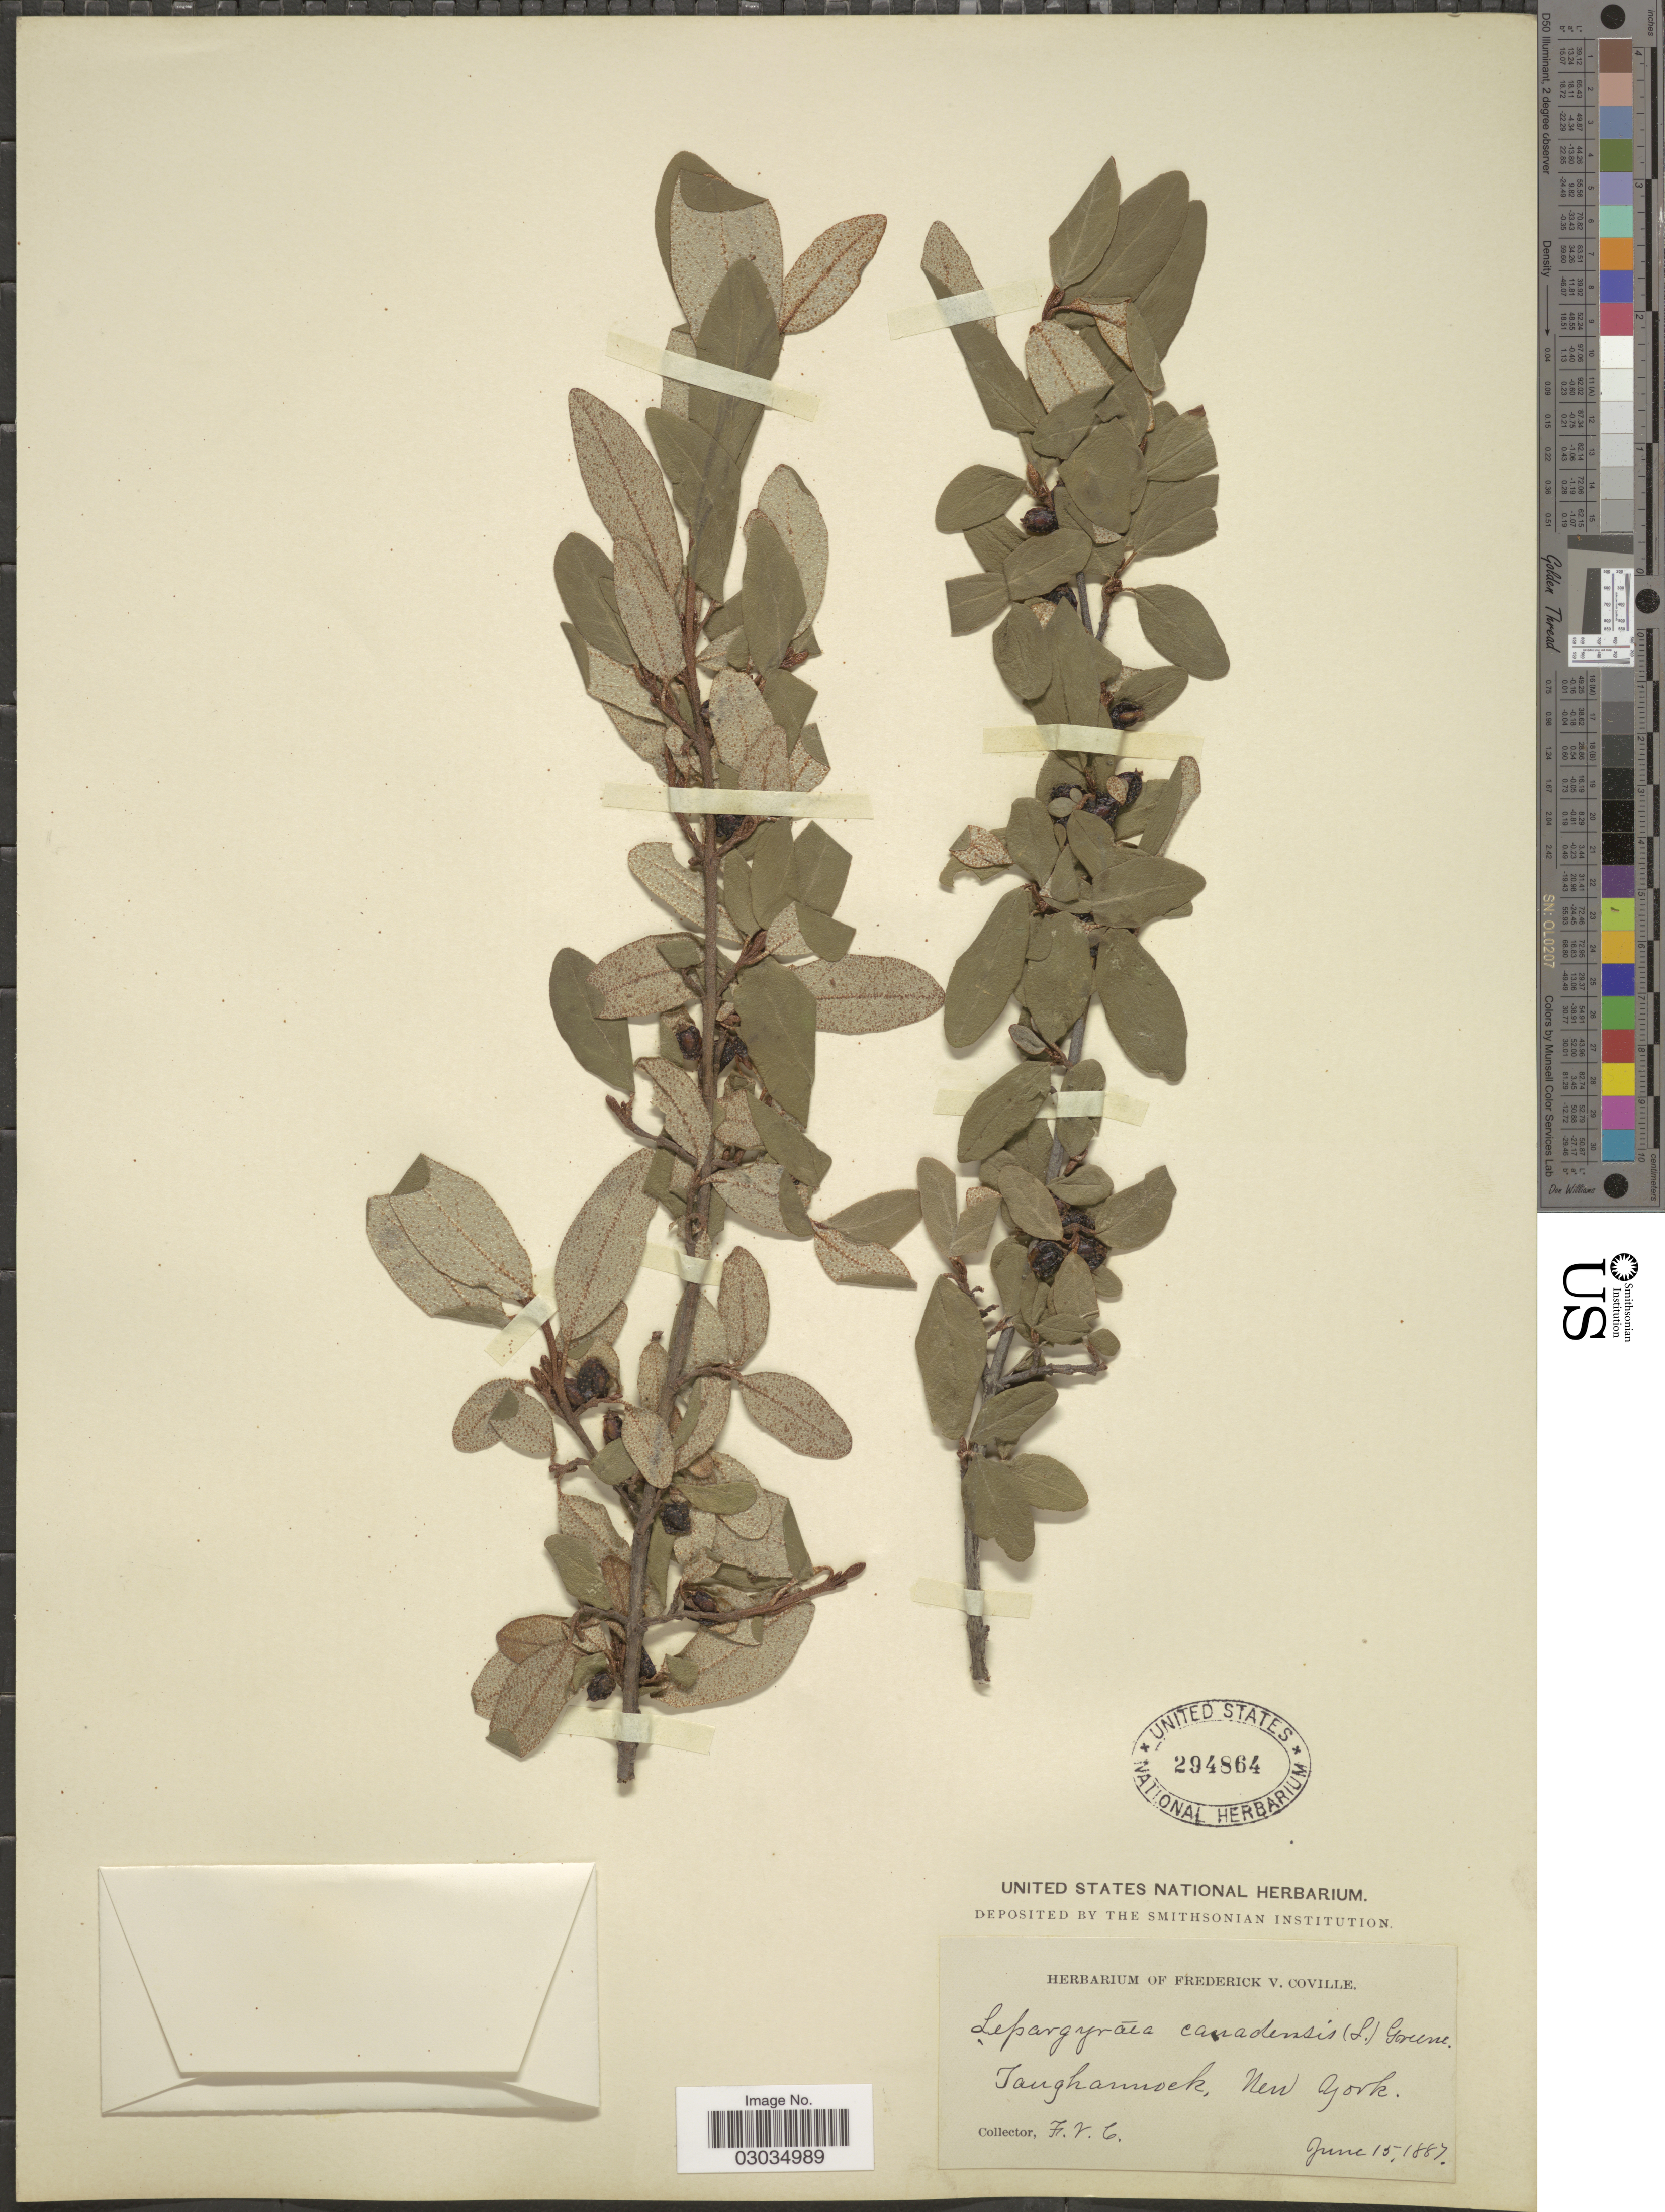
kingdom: Plantae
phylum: Tracheophyta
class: Magnoliopsida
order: Rosales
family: Elaeagnaceae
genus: Shepherdia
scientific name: Shepherdia canadensis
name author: (L.) Nutt.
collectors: F. V. Coville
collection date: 1887-06-15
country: United States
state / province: New York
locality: Taughammock, New York.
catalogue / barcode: US 294864